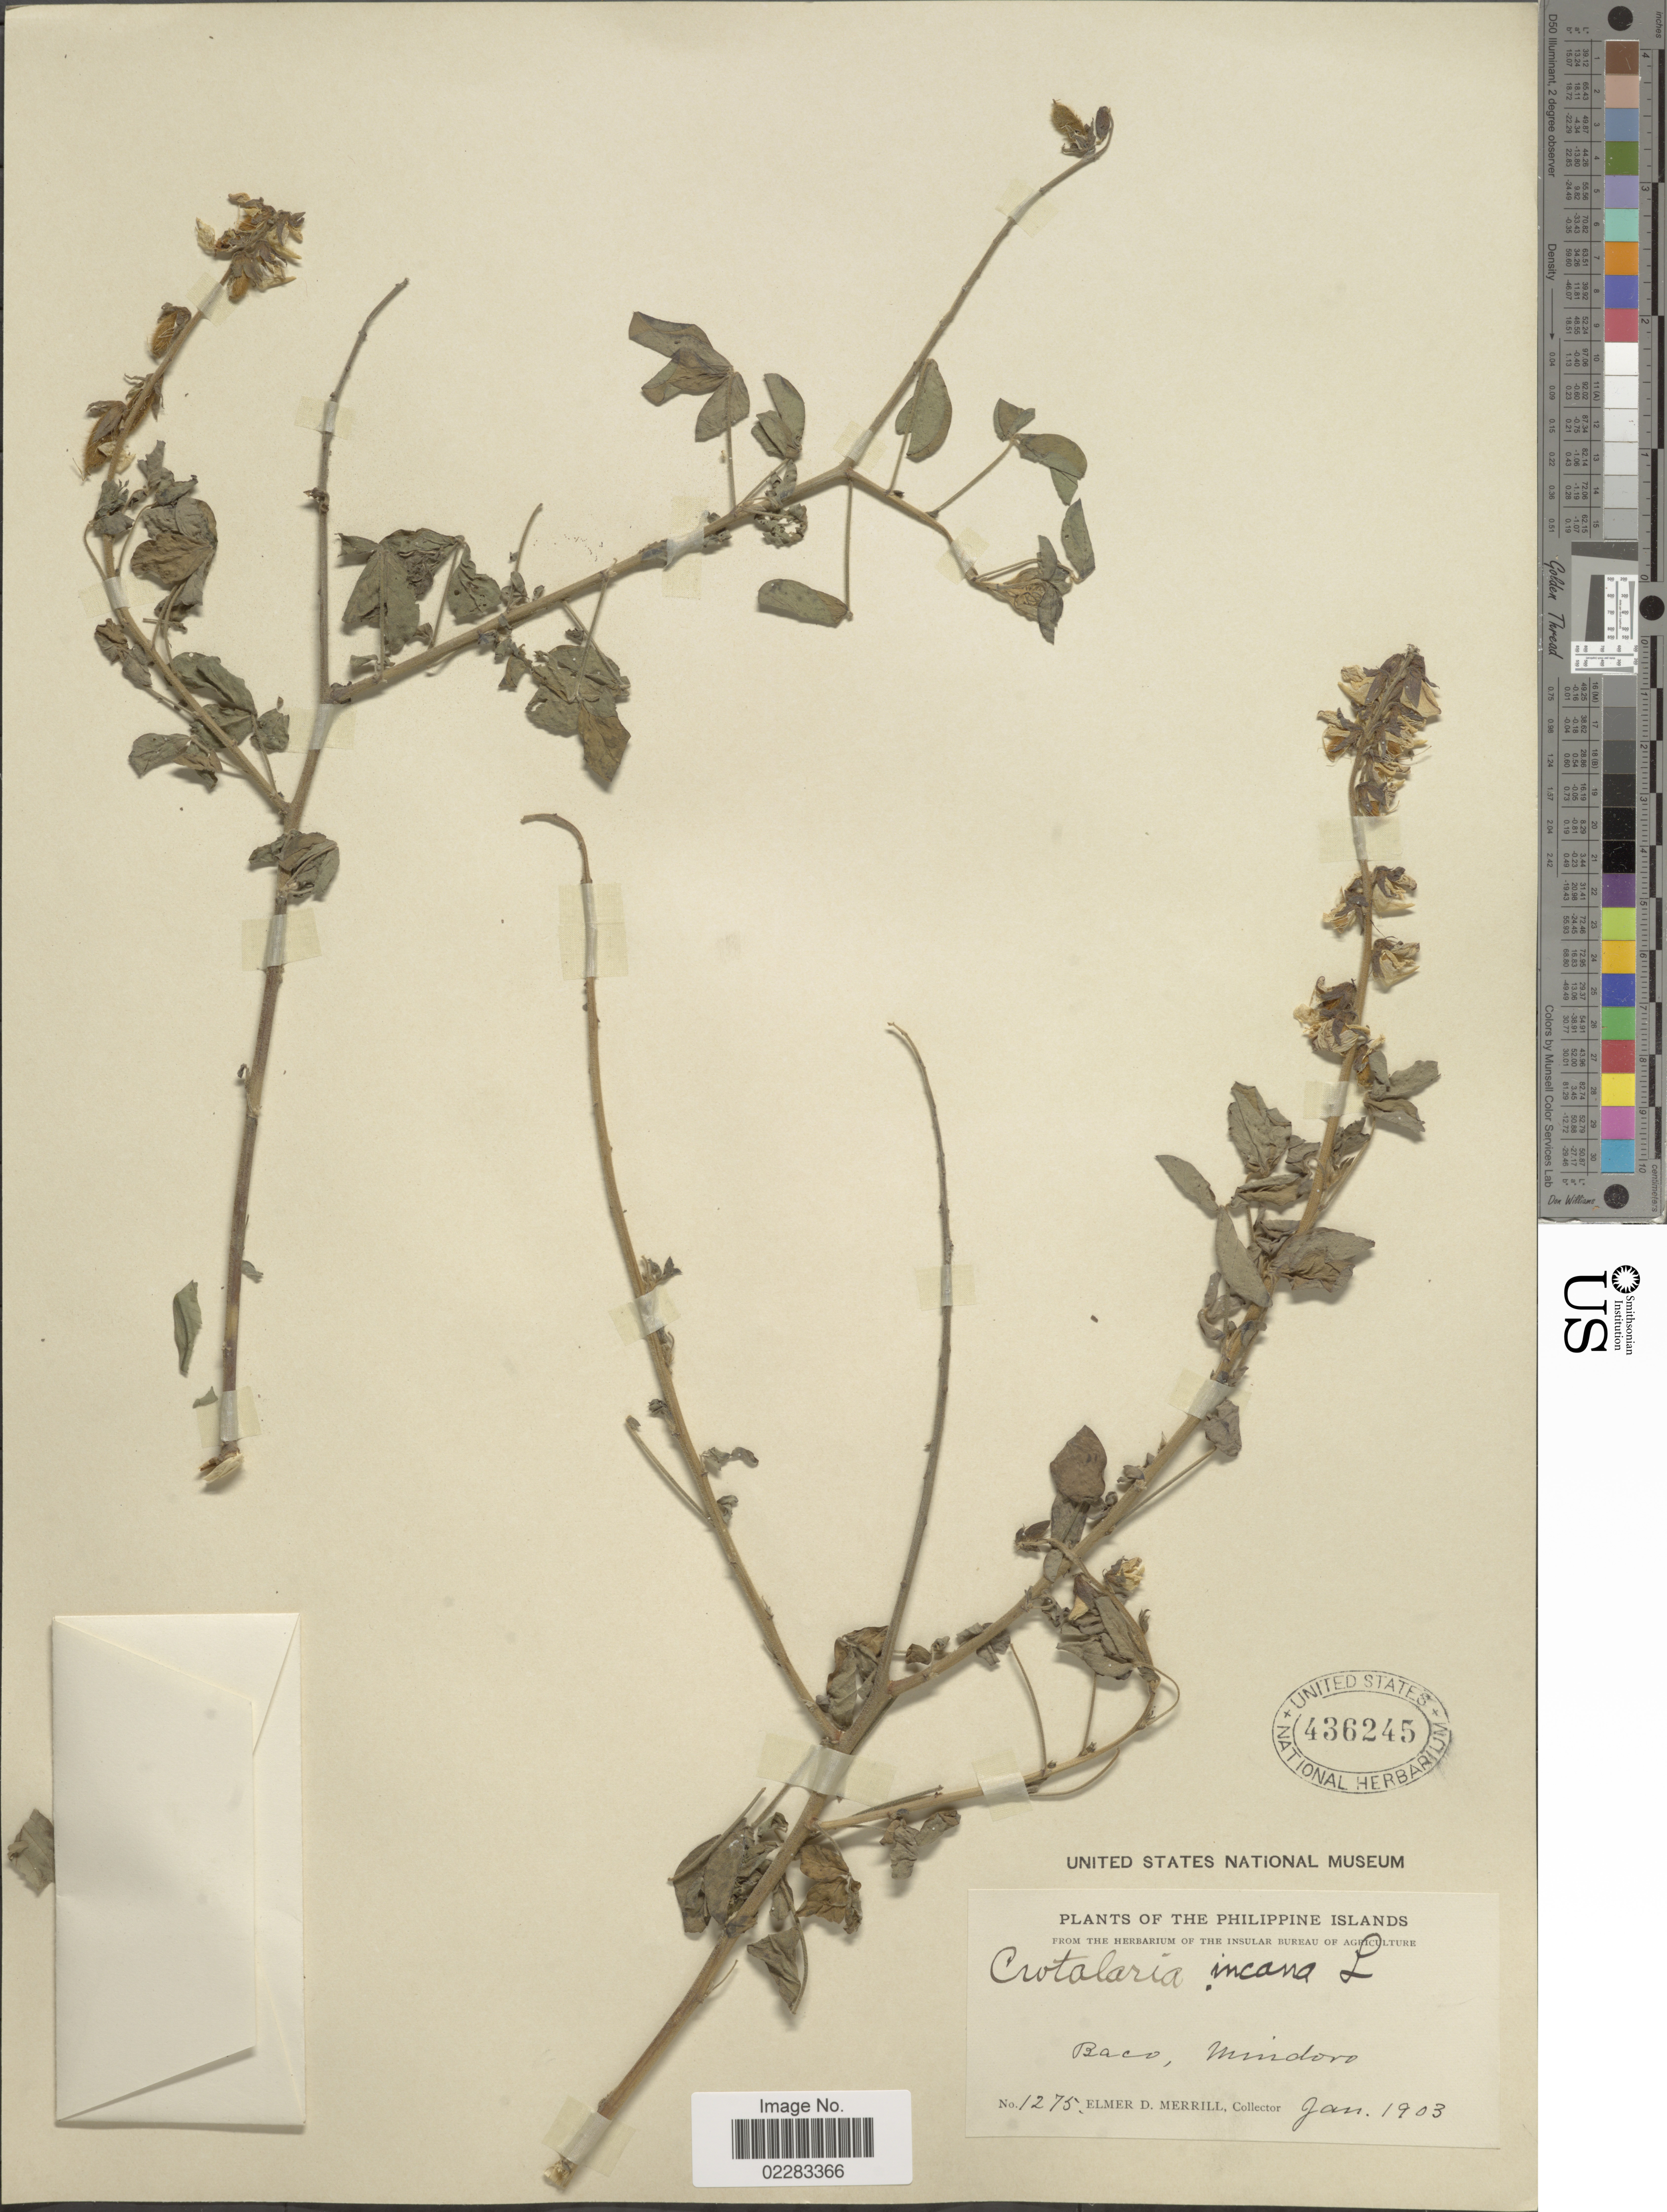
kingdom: Plantae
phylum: Tracheophyta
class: Magnoliopsida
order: Fabales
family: Fabaceae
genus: Crotalaria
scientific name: Crotalaria incana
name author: L.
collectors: E. D. Merrill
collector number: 1275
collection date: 1903-01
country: Philippines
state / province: Mimaropa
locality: The Philippine Islands, Baco, Mindoro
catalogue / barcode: US 436245